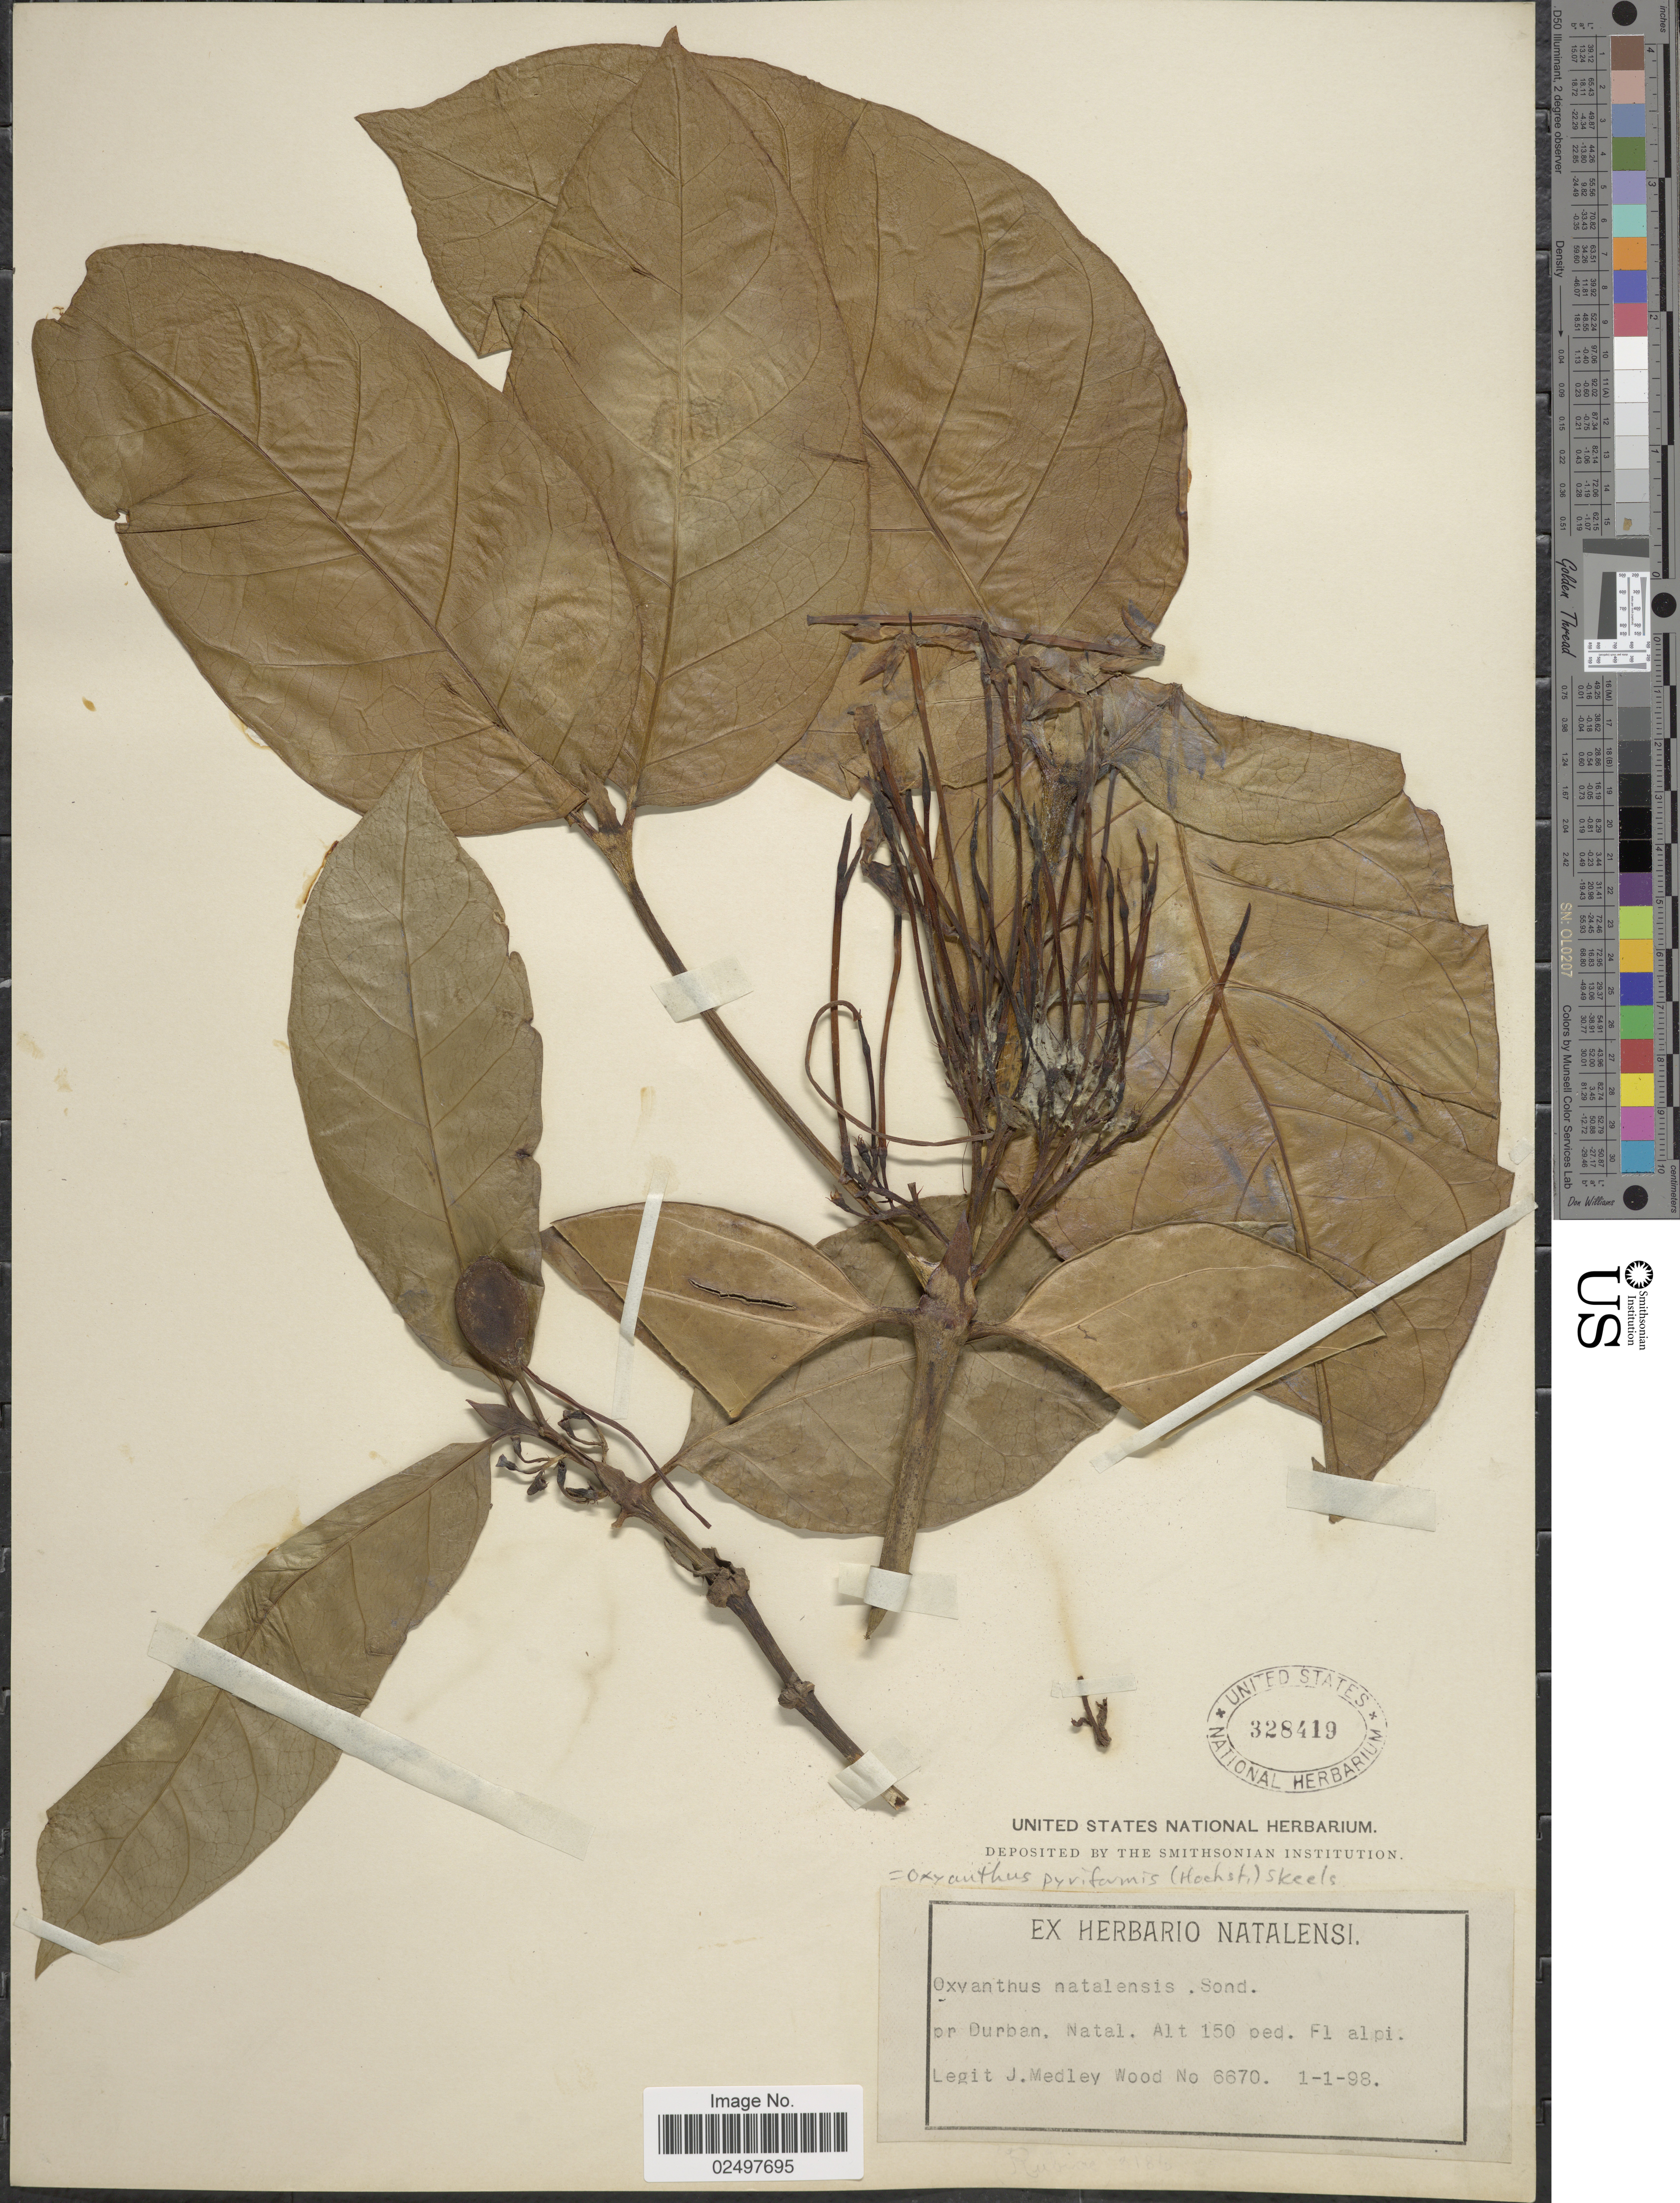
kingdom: Plantae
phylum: Tracheophyta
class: Magnoliopsida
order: Gentianales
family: Rubiaceae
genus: Oxyanthus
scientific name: Oxyanthus pyriformis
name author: (Hochst.) Skeels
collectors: J. M. Wood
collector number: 6670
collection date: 1898-01-01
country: South Africa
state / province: KwaZulu-Natal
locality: Pr. Durban, Natal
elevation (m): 46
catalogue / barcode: US 328419